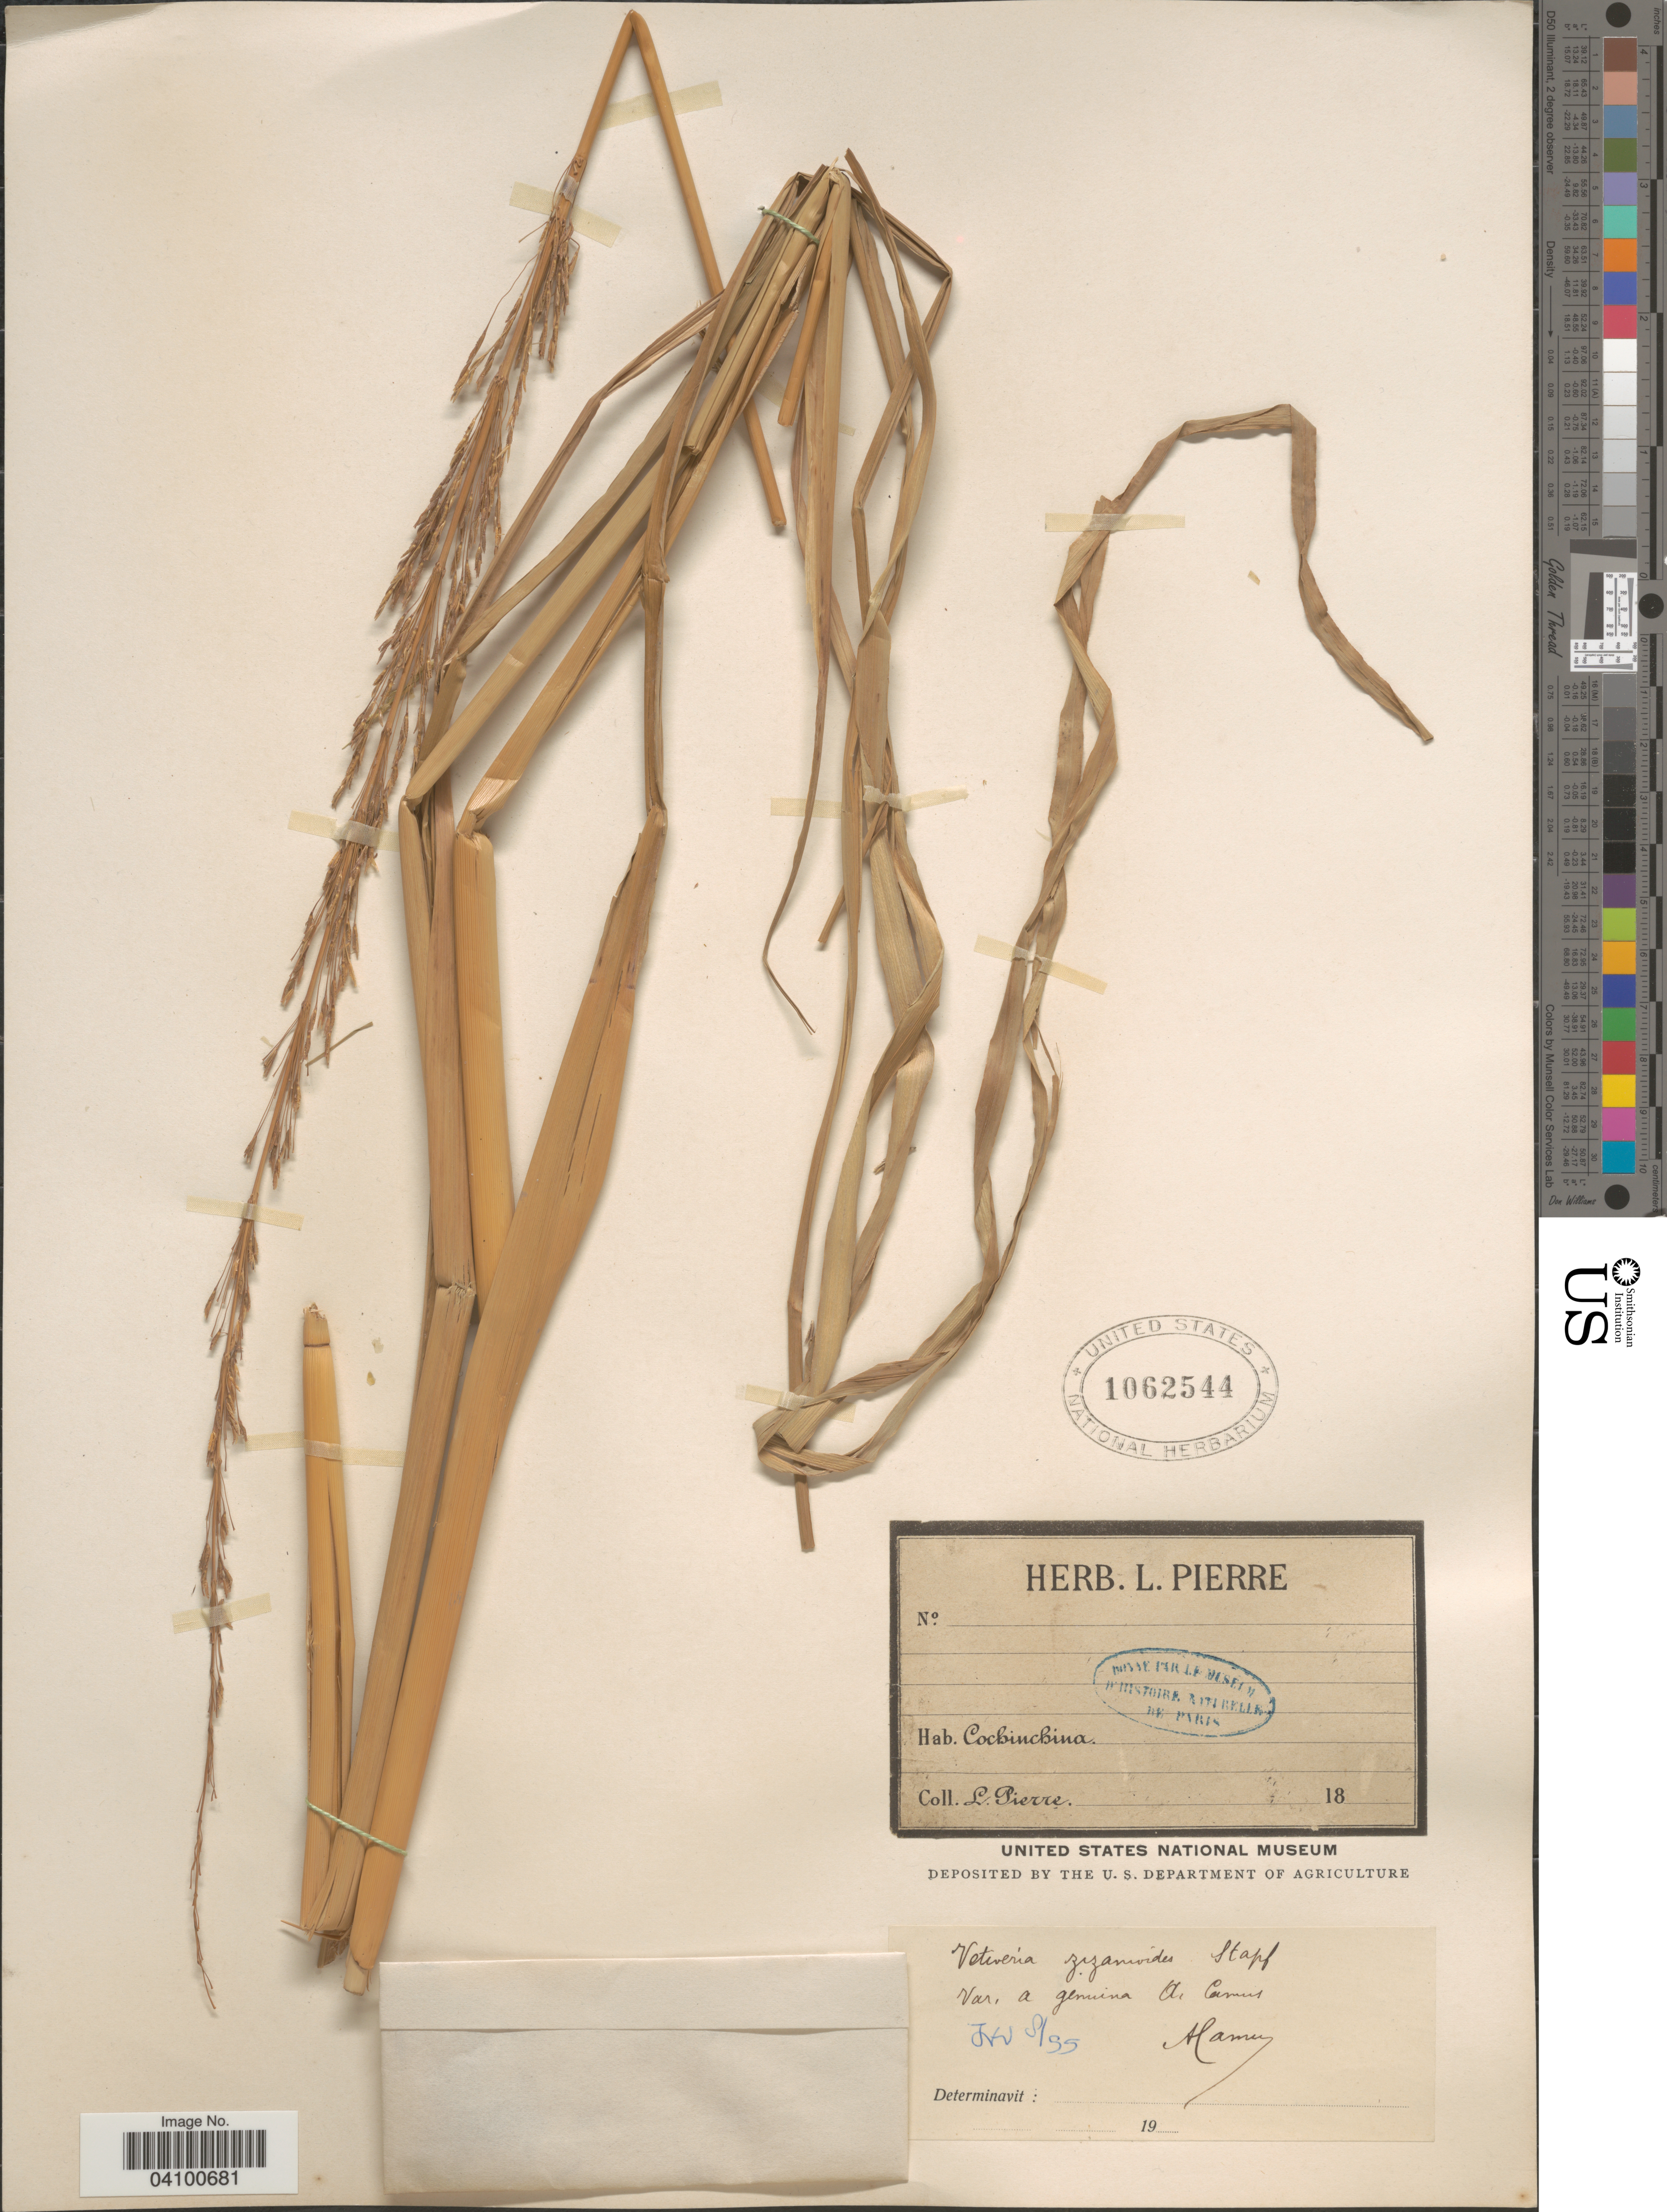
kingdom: Plantae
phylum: Tracheophyta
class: Liliopsida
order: Poales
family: Poaceae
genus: Chrysopogon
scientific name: Chrysopogon zizanioides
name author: (L.) Roberty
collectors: L. Pierre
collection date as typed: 18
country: Vietnam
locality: Cochinchina.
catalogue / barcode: US 1062544